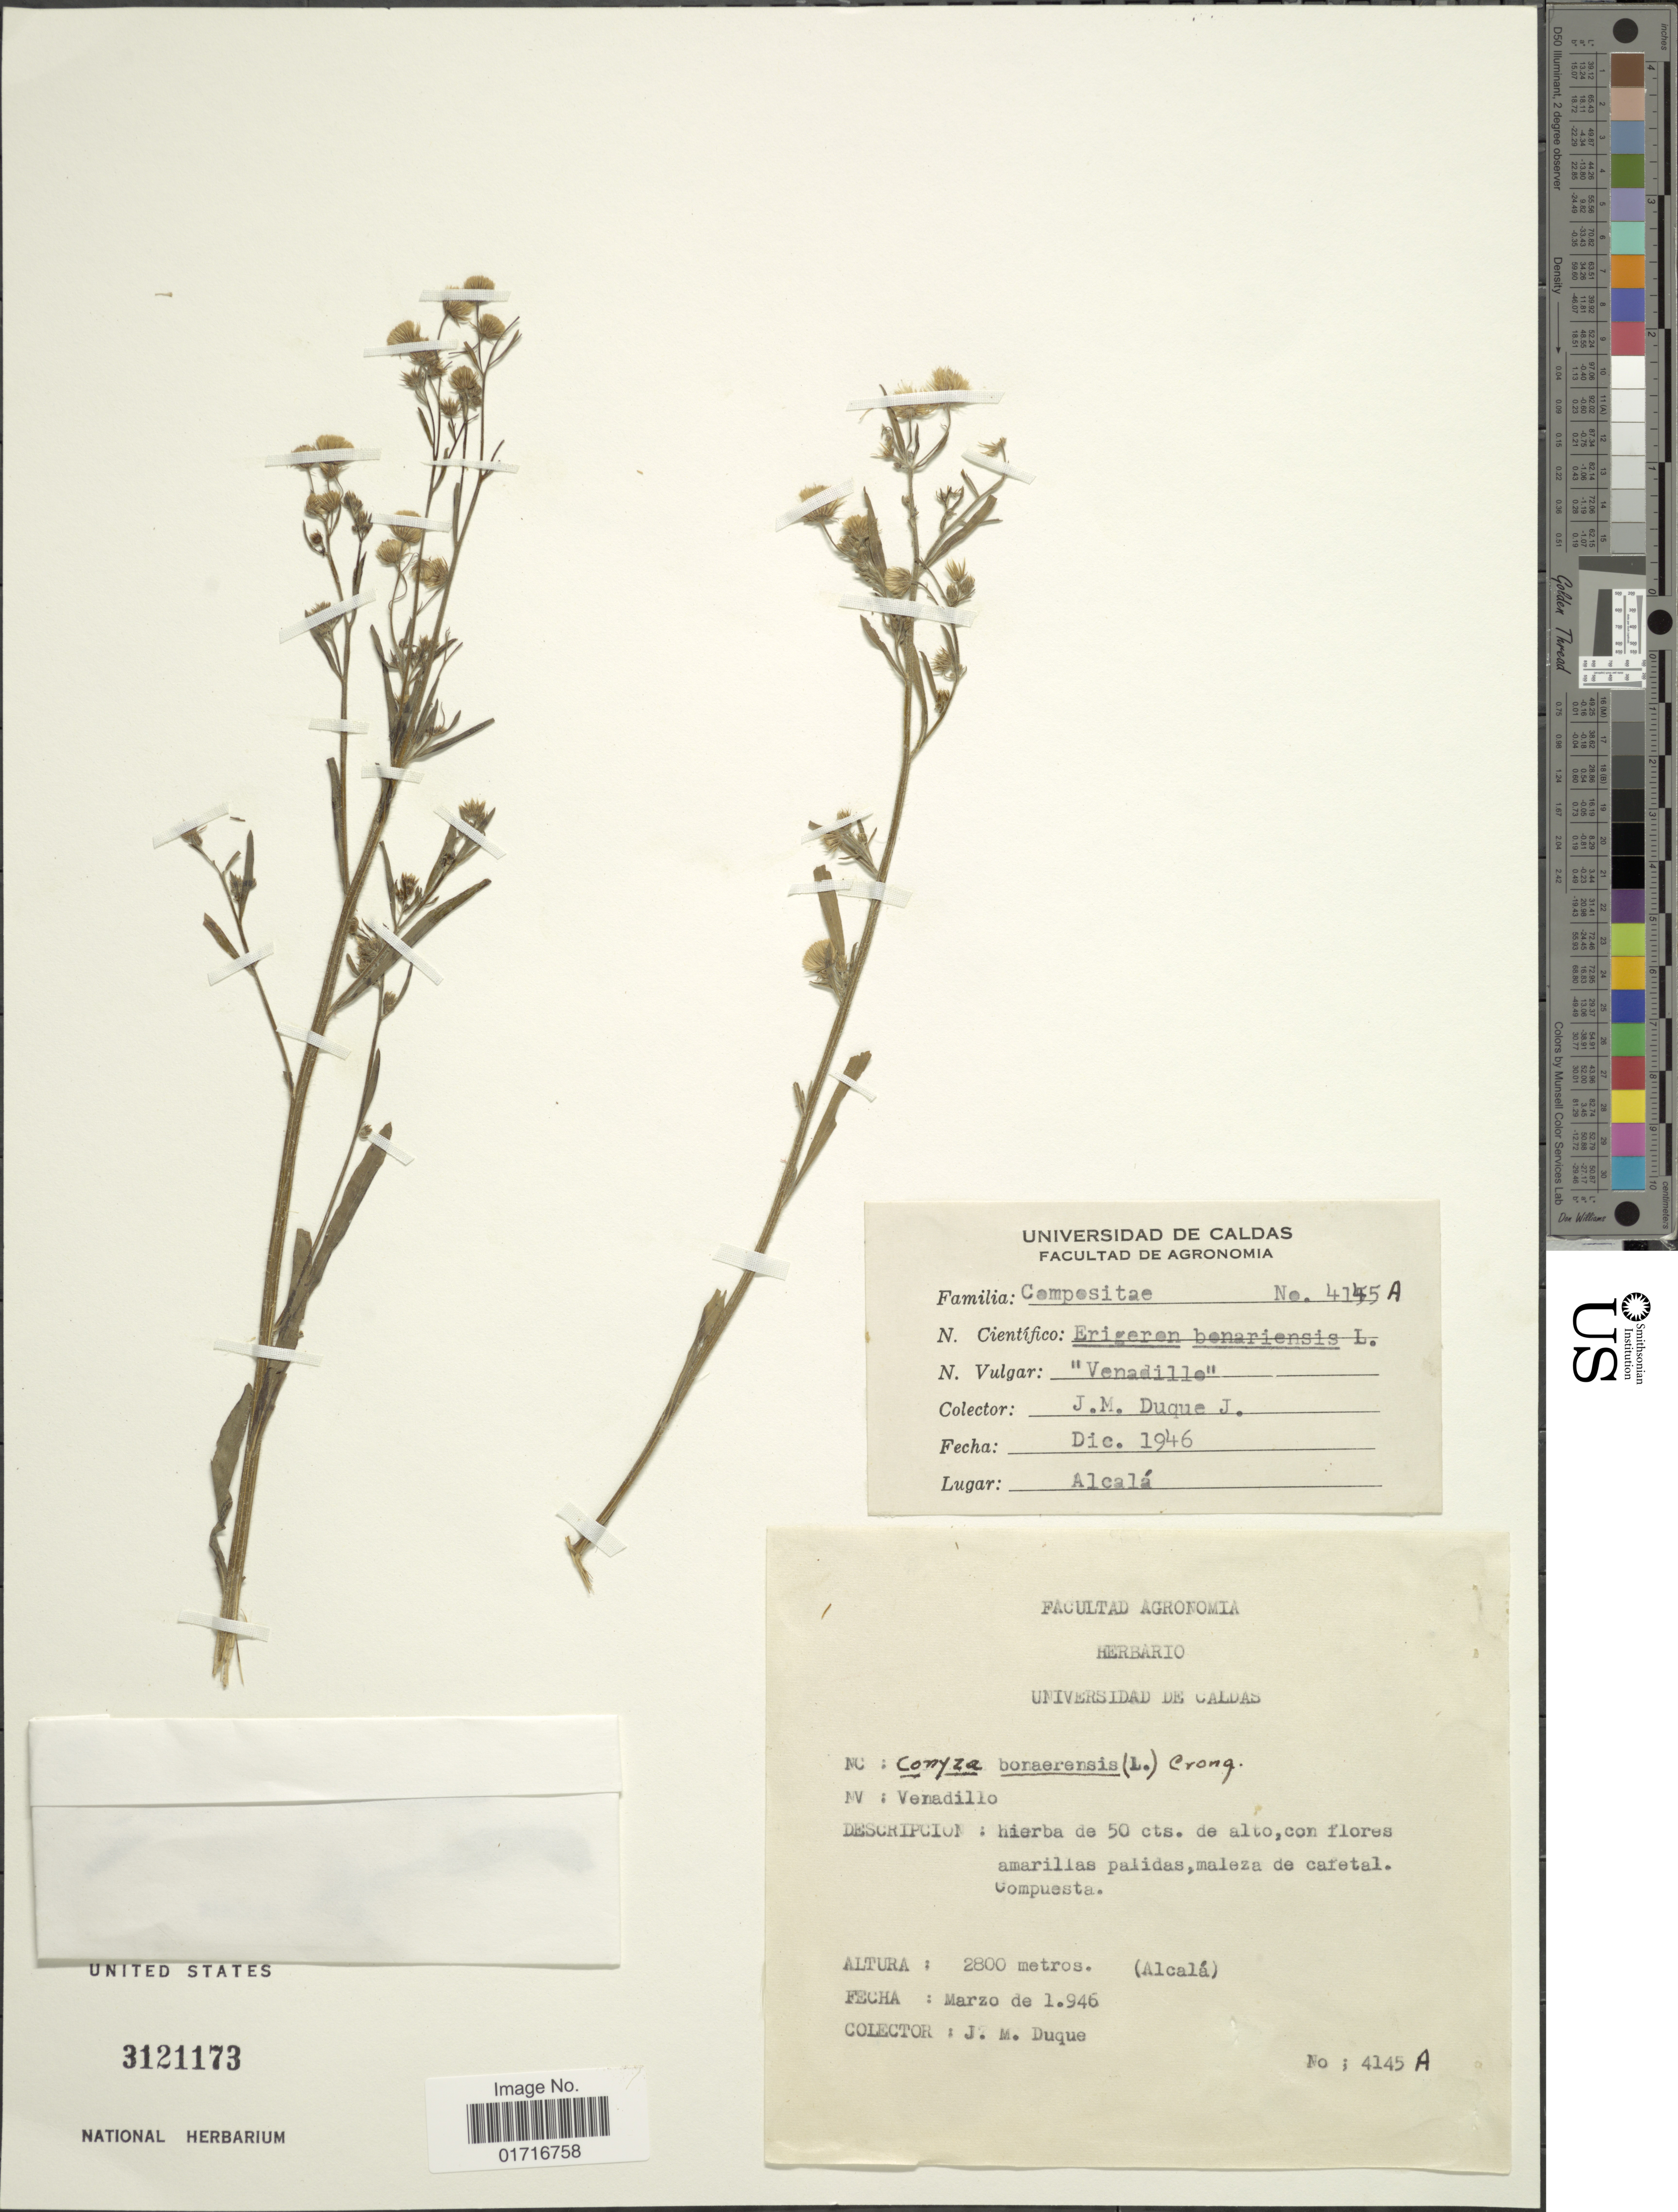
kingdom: Plantae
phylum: Tracheophyta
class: Magnoliopsida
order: Asterales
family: Asteraceae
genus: Conyza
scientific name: Conyza bonariensis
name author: (L.) Cronq.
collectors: J. M. Duque Jaramillo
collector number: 4145A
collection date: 1946-03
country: Colombia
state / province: Valle del Cauca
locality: Alcala.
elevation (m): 2800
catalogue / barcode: US 31271173